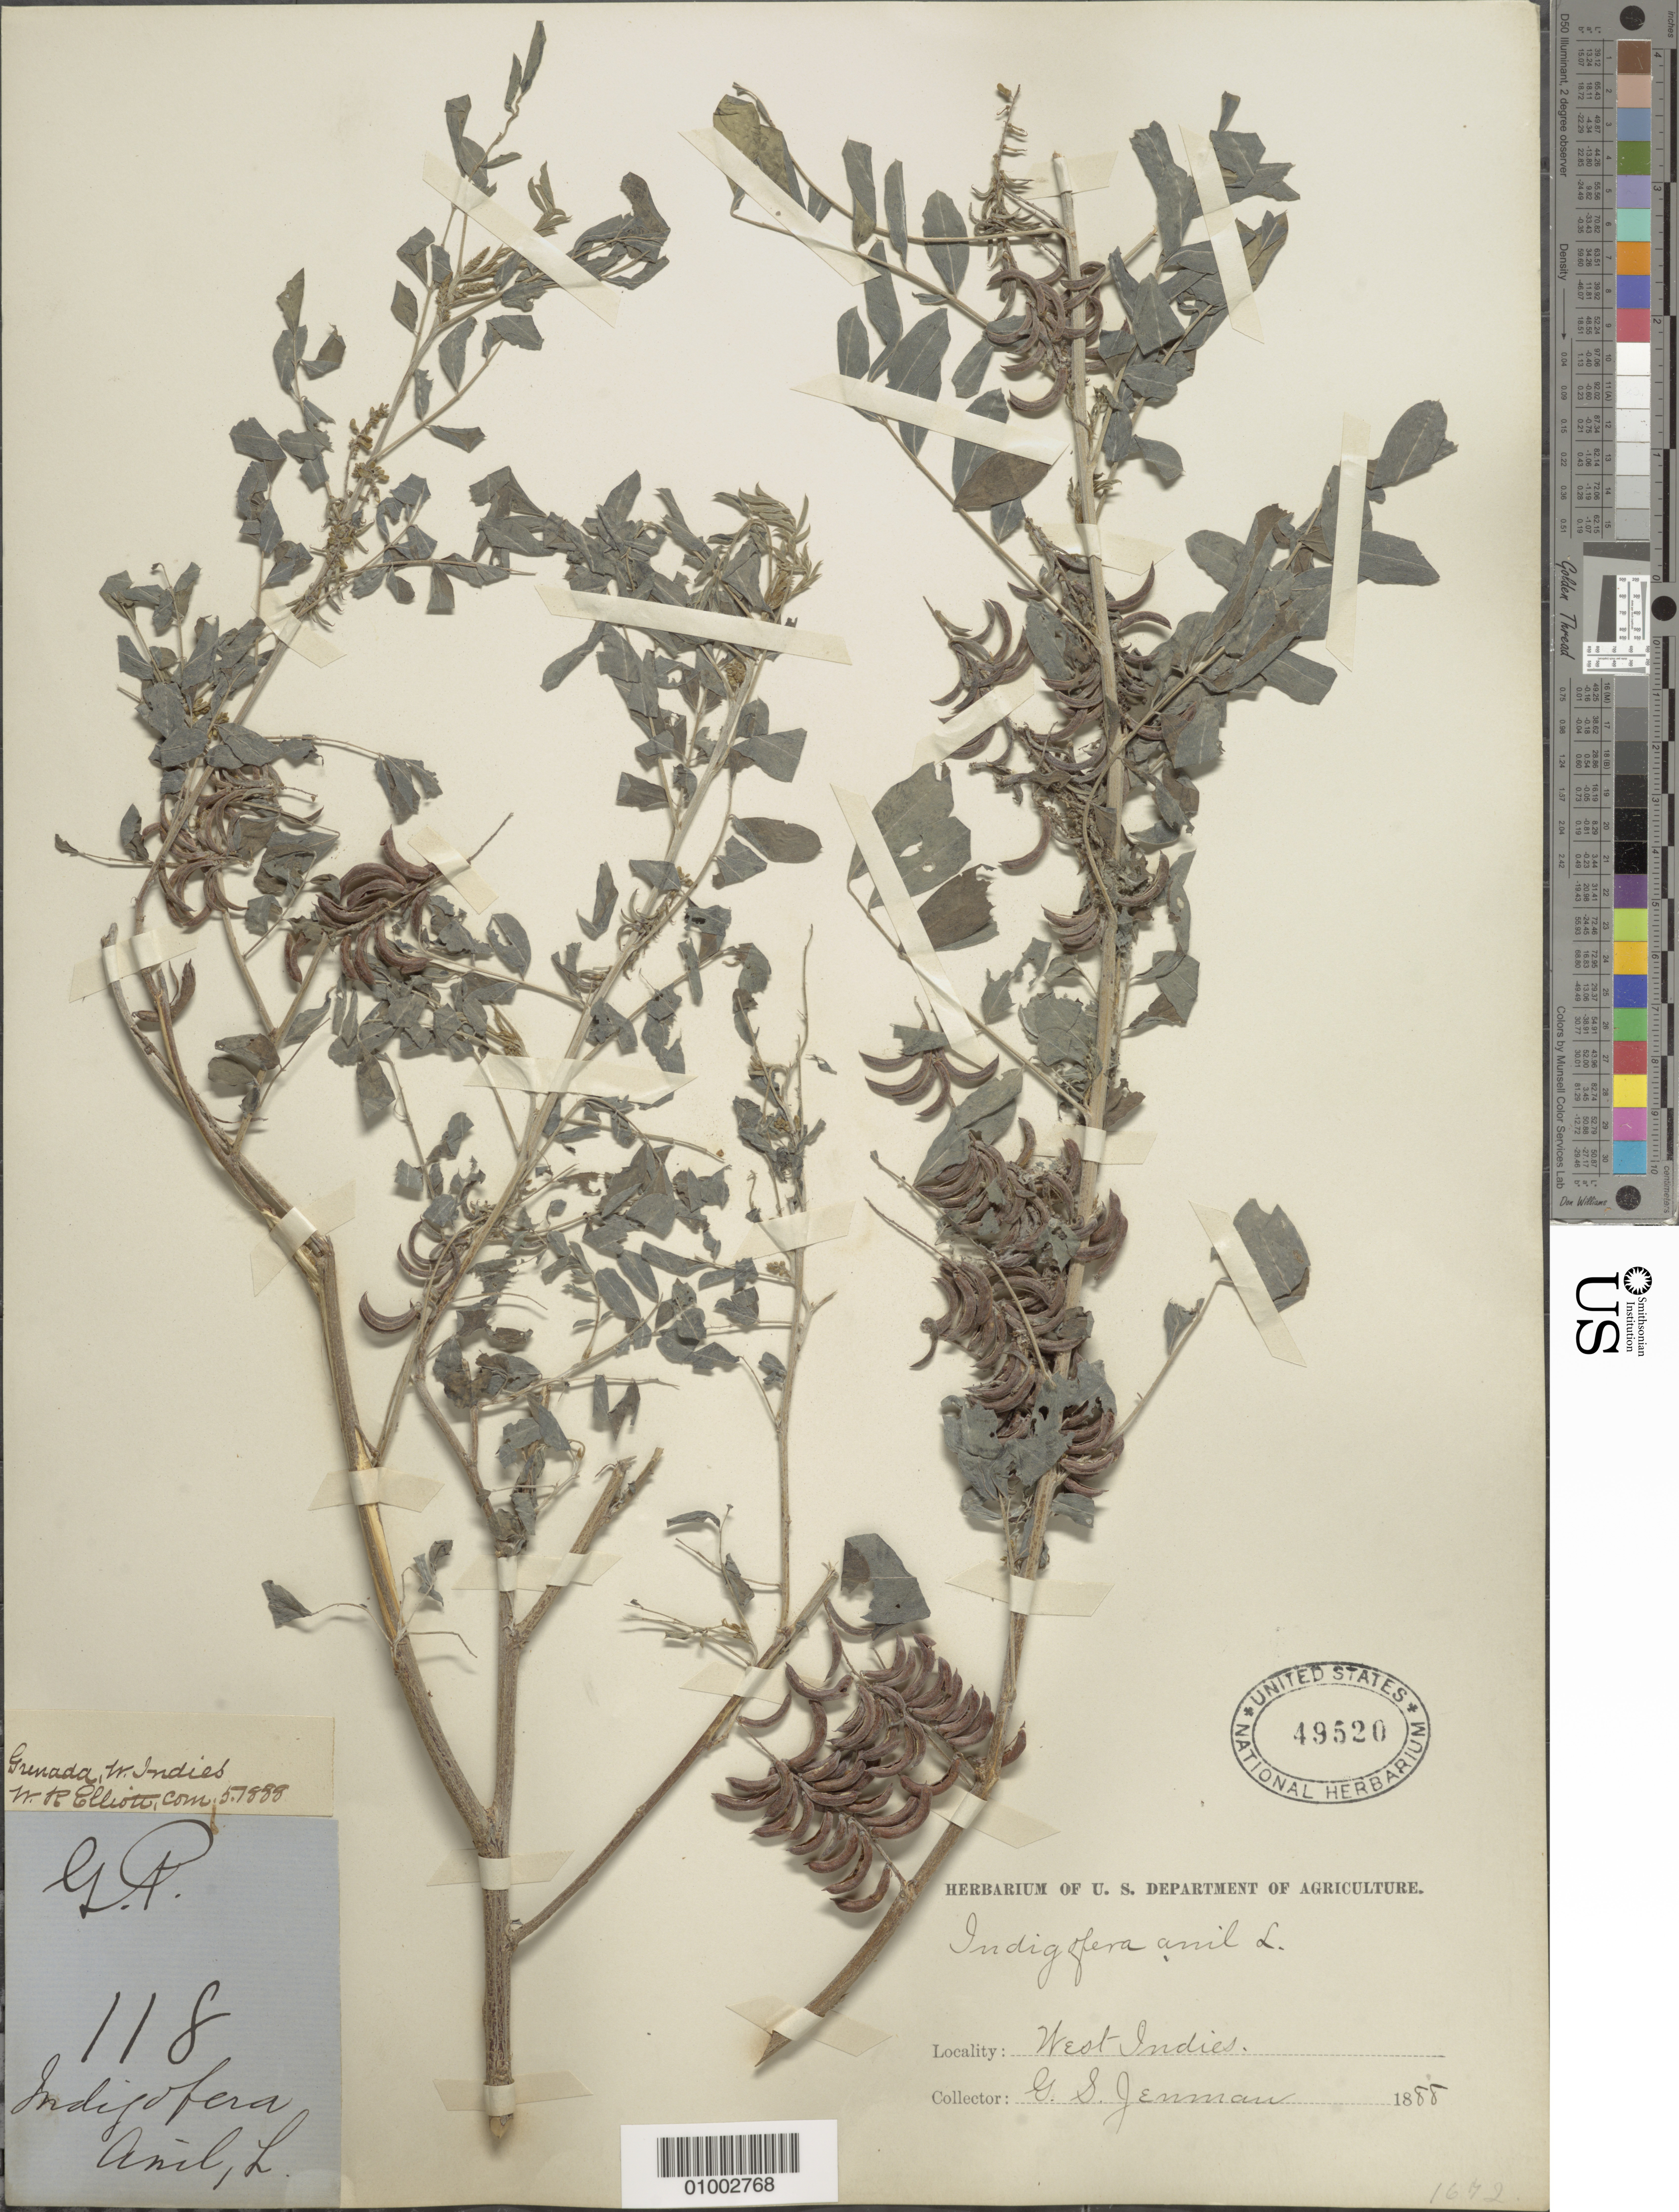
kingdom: Plantae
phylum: Tracheophyta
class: Magnoliopsida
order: Fabales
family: Fabaceae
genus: Indigofera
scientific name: Indigofera suffruticosa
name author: Mill.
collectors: G. S. Jenman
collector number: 118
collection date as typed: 1888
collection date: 1888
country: Grenada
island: Grenada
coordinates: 0 N, 0 E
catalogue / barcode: US 49520